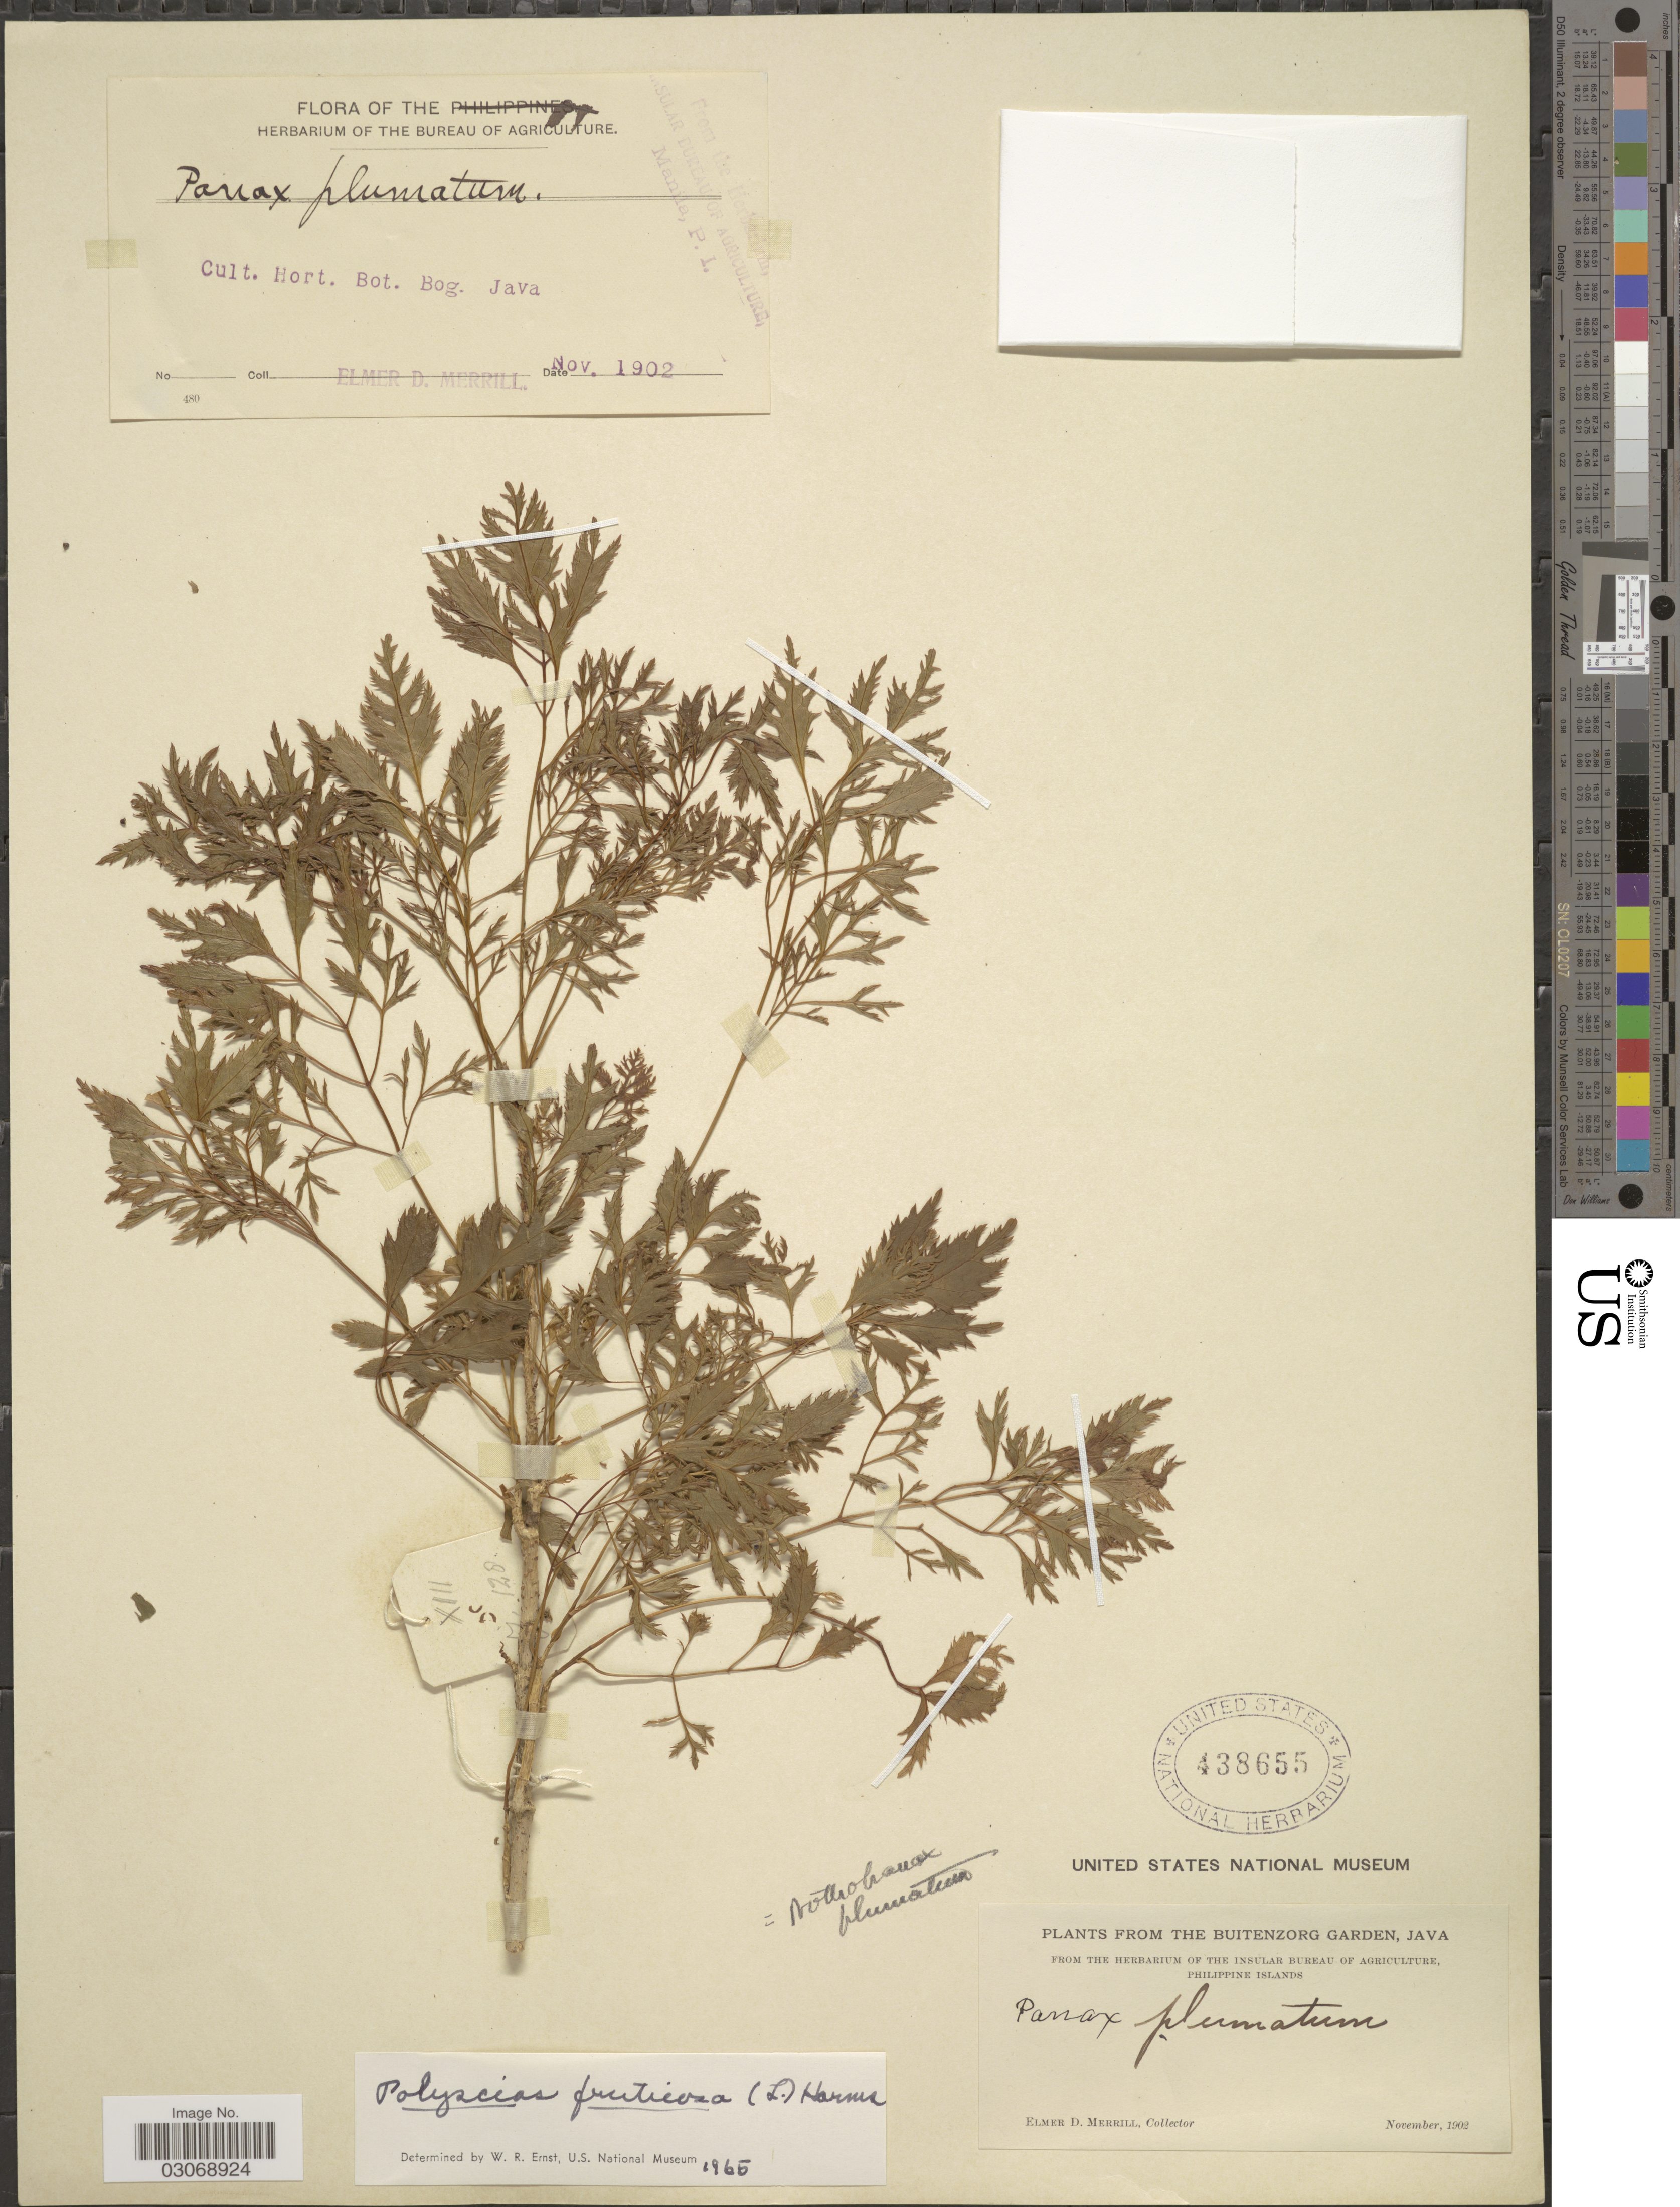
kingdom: Plantae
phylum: Tracheophyta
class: Magnoliopsida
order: Apiales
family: Araliaceae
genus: Polyscias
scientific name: Polyscias fruticosa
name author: (L.) Harms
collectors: E. D. Merrill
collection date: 1902-11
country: Indonesia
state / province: Java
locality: The Buitenzorg Garden, Java. Cult. Hort. Bog. Java.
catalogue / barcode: US 438655